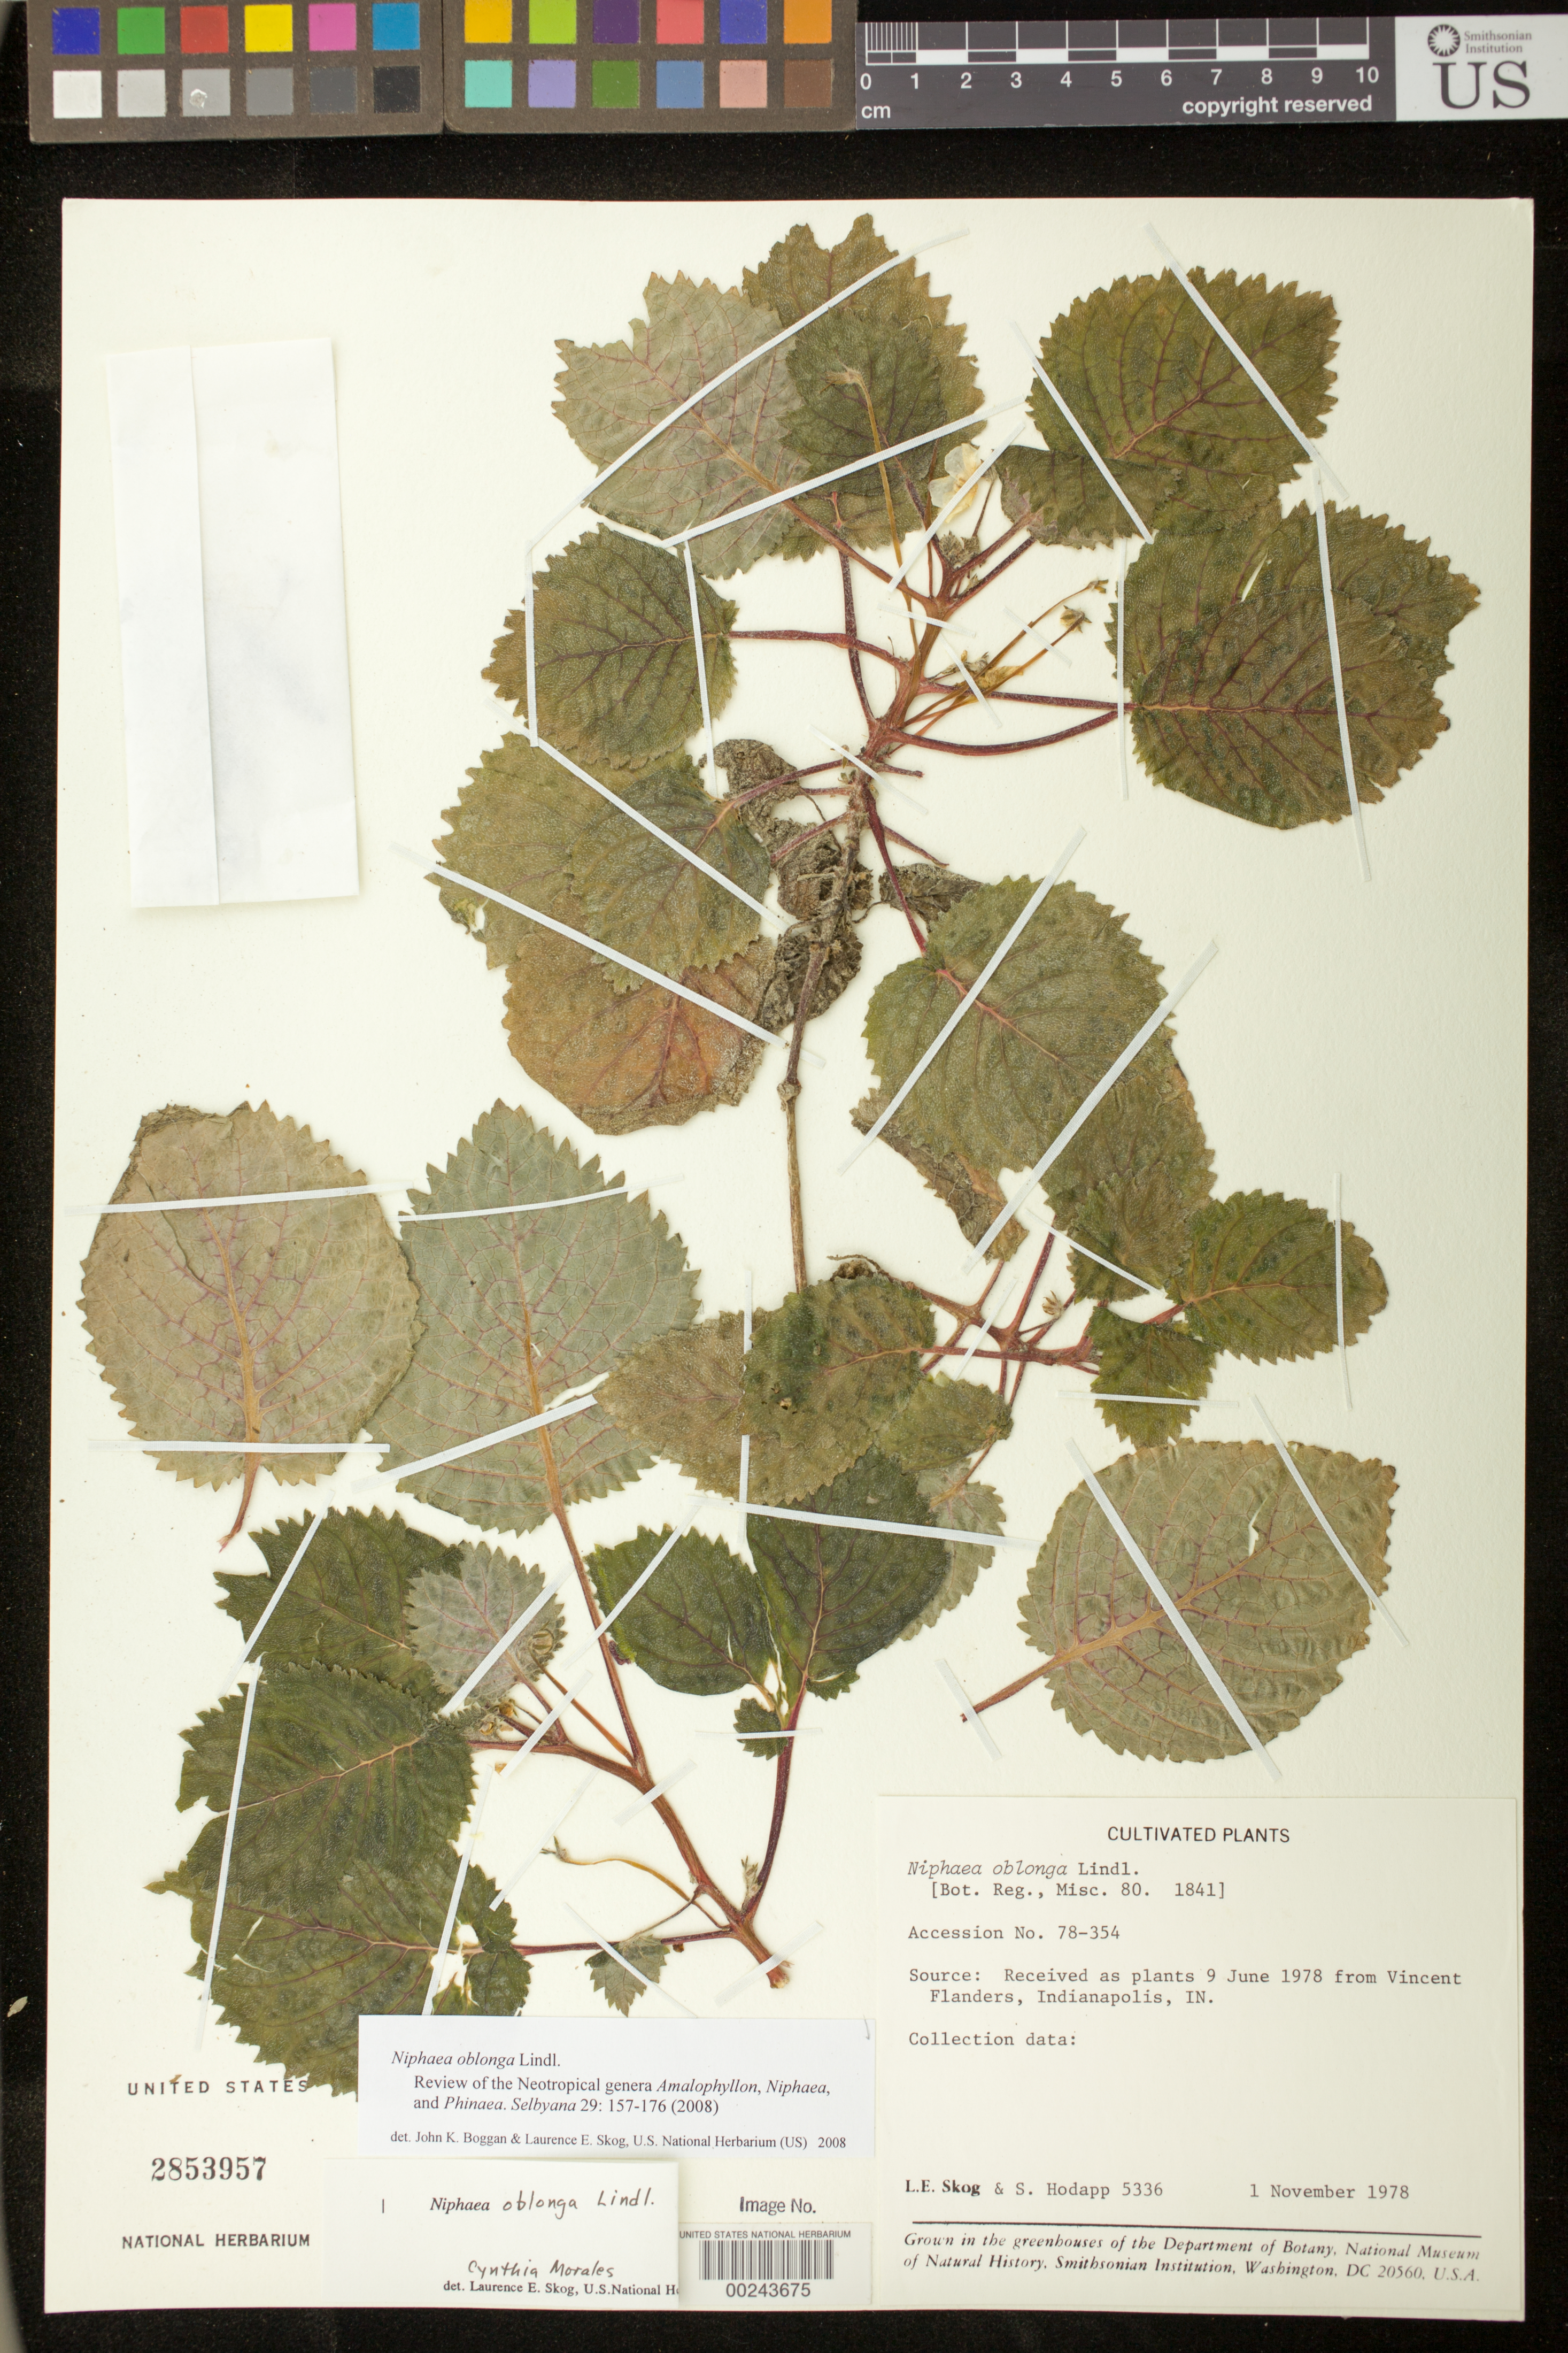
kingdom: Plantae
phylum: Tracheophyta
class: Magnoliopsida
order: Lamiales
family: Gesneriaceae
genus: Niphaea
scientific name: Niphaea oblonga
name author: Lindl.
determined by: Boggan, J. K.; Skog, L. E.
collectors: L. E. Skog & S. Hodapp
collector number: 5336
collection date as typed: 01 Nov 1978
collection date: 1978-11-01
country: United States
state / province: District of Columbia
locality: Grown in the greenhouses of the Dept. of Botany, National Museum of Natural History, Smithsonian Institution, Washington, DC; orig. Guatemala/Mexico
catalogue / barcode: US 2853957